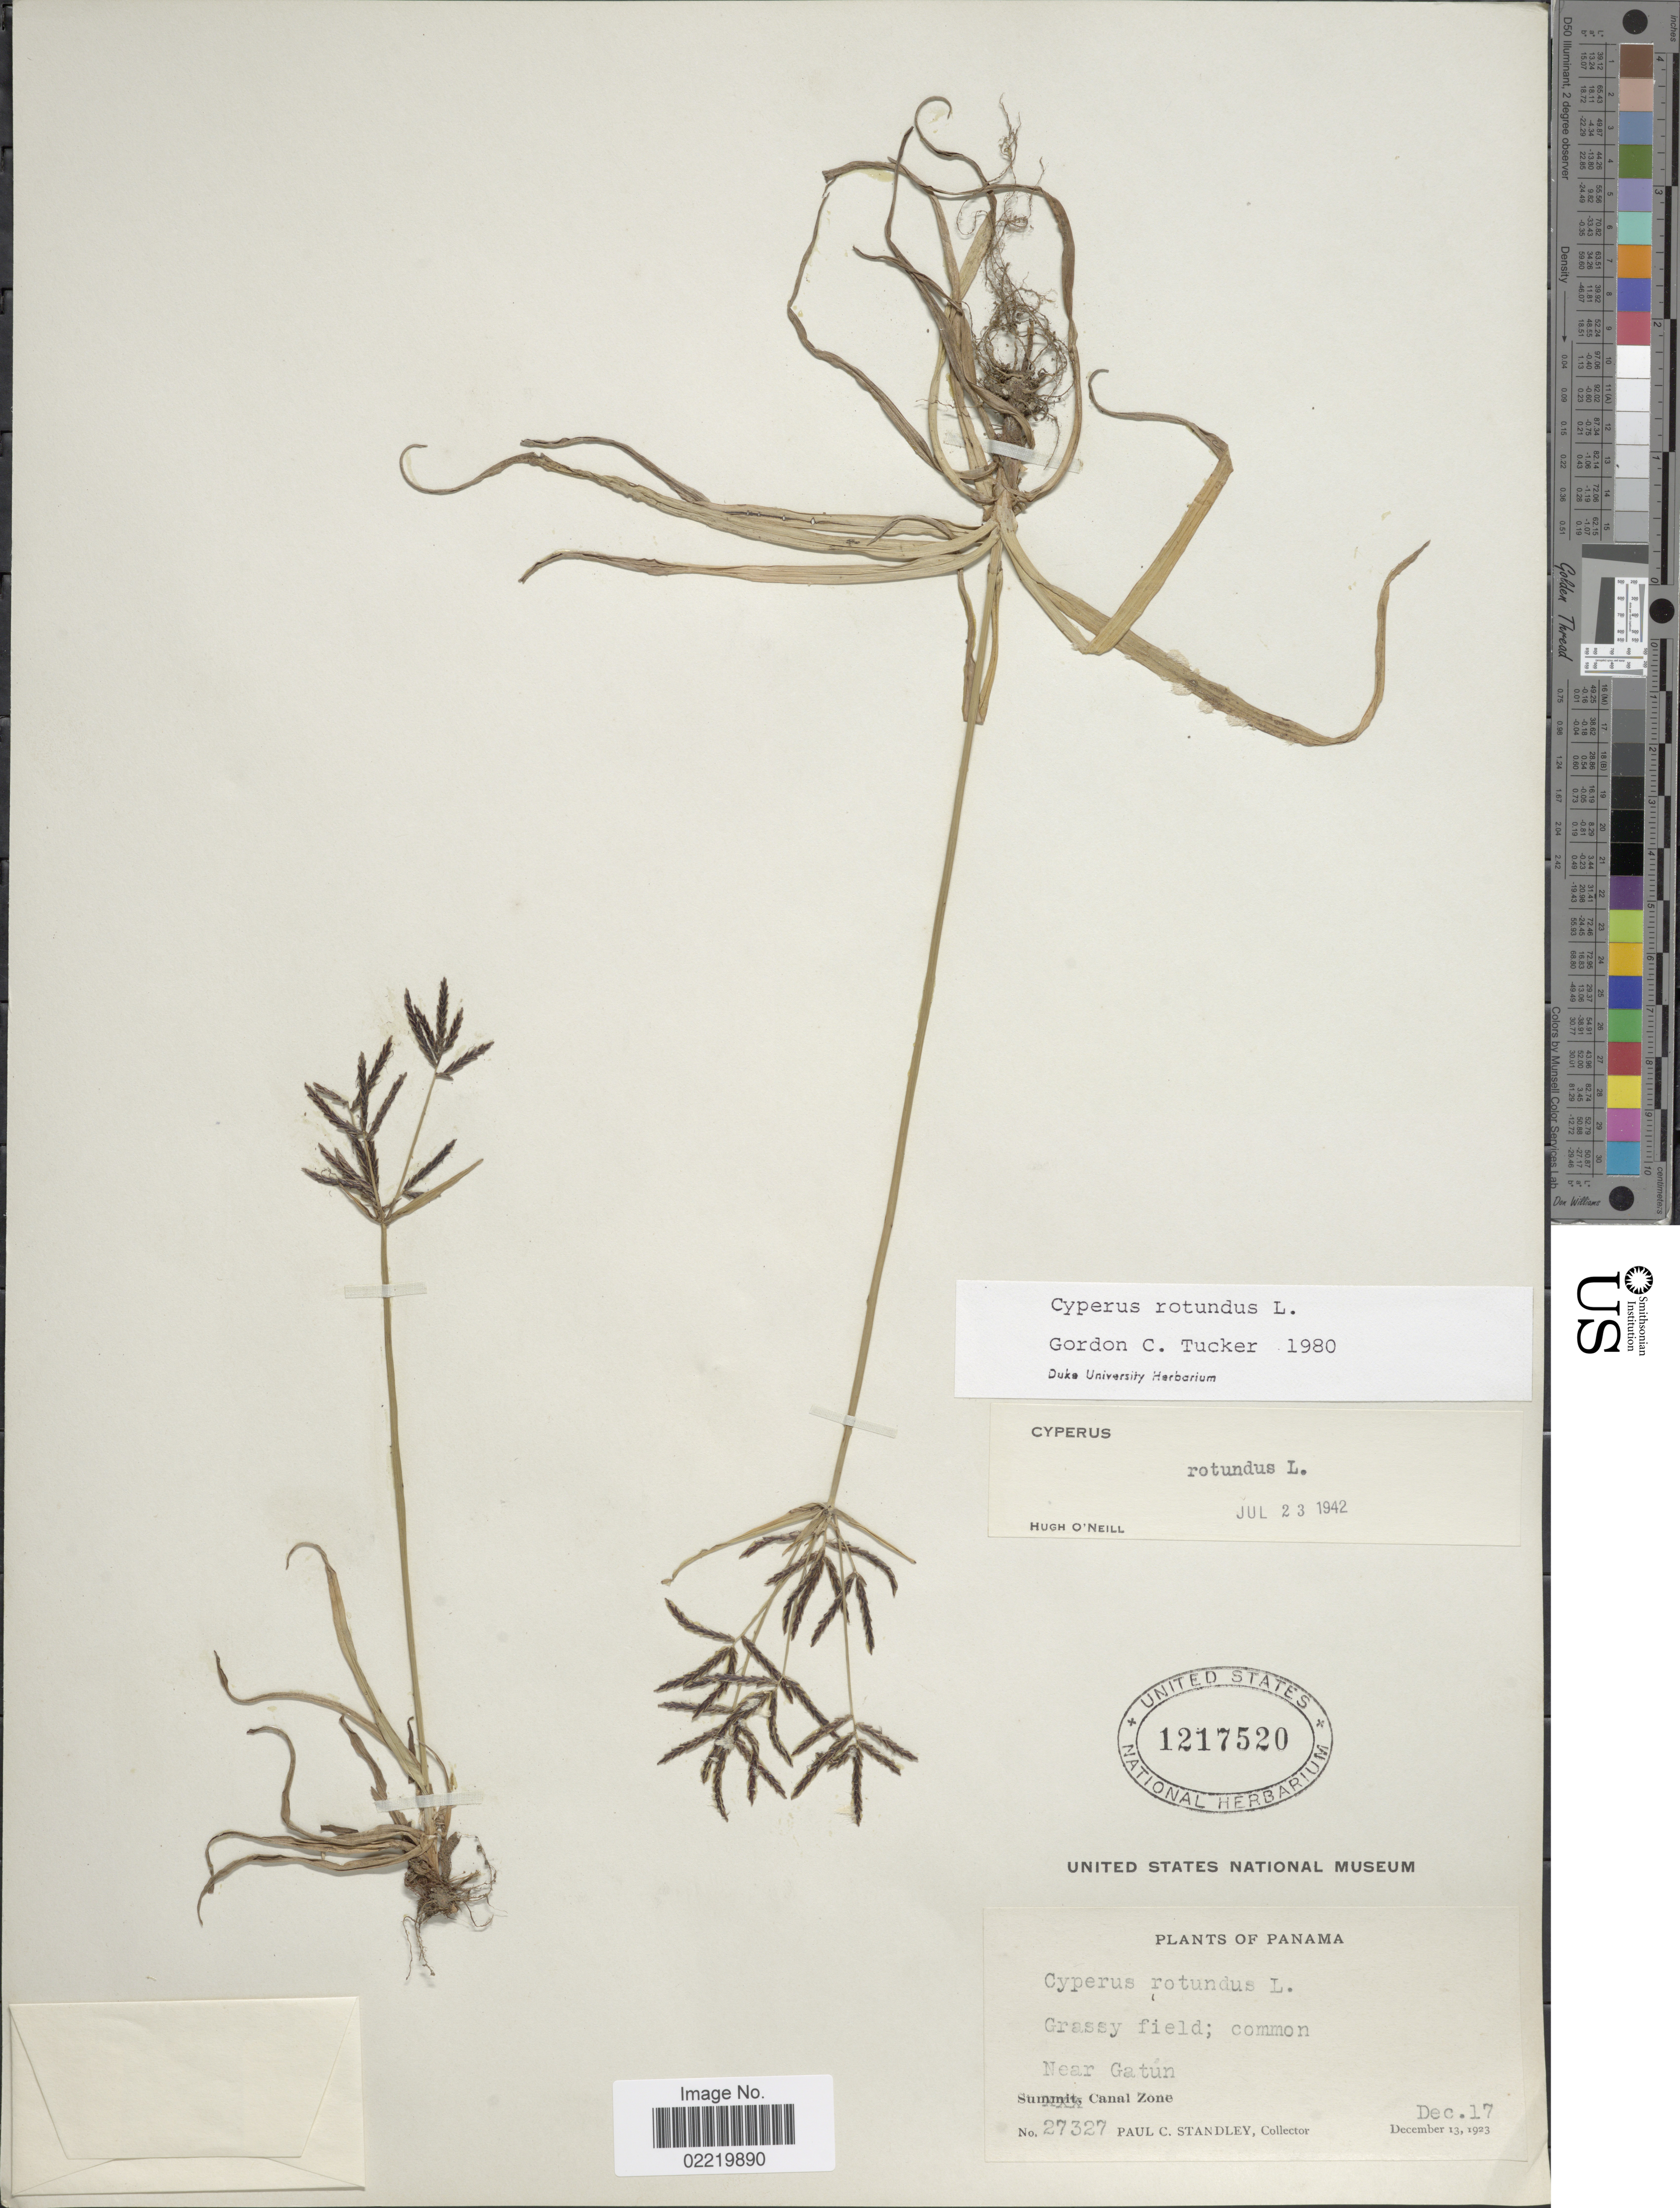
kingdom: Plantae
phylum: Tracheophyta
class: Liliopsida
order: Poales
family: Cyperaceae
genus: Cyperus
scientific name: Cyperus rotundus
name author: L.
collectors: P. C. Standley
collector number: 27327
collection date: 1923-12-13/1923-12-17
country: Panama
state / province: Colón / Panamá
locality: Grassy field, near Gatun, Canal Zone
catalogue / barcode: US 1217520